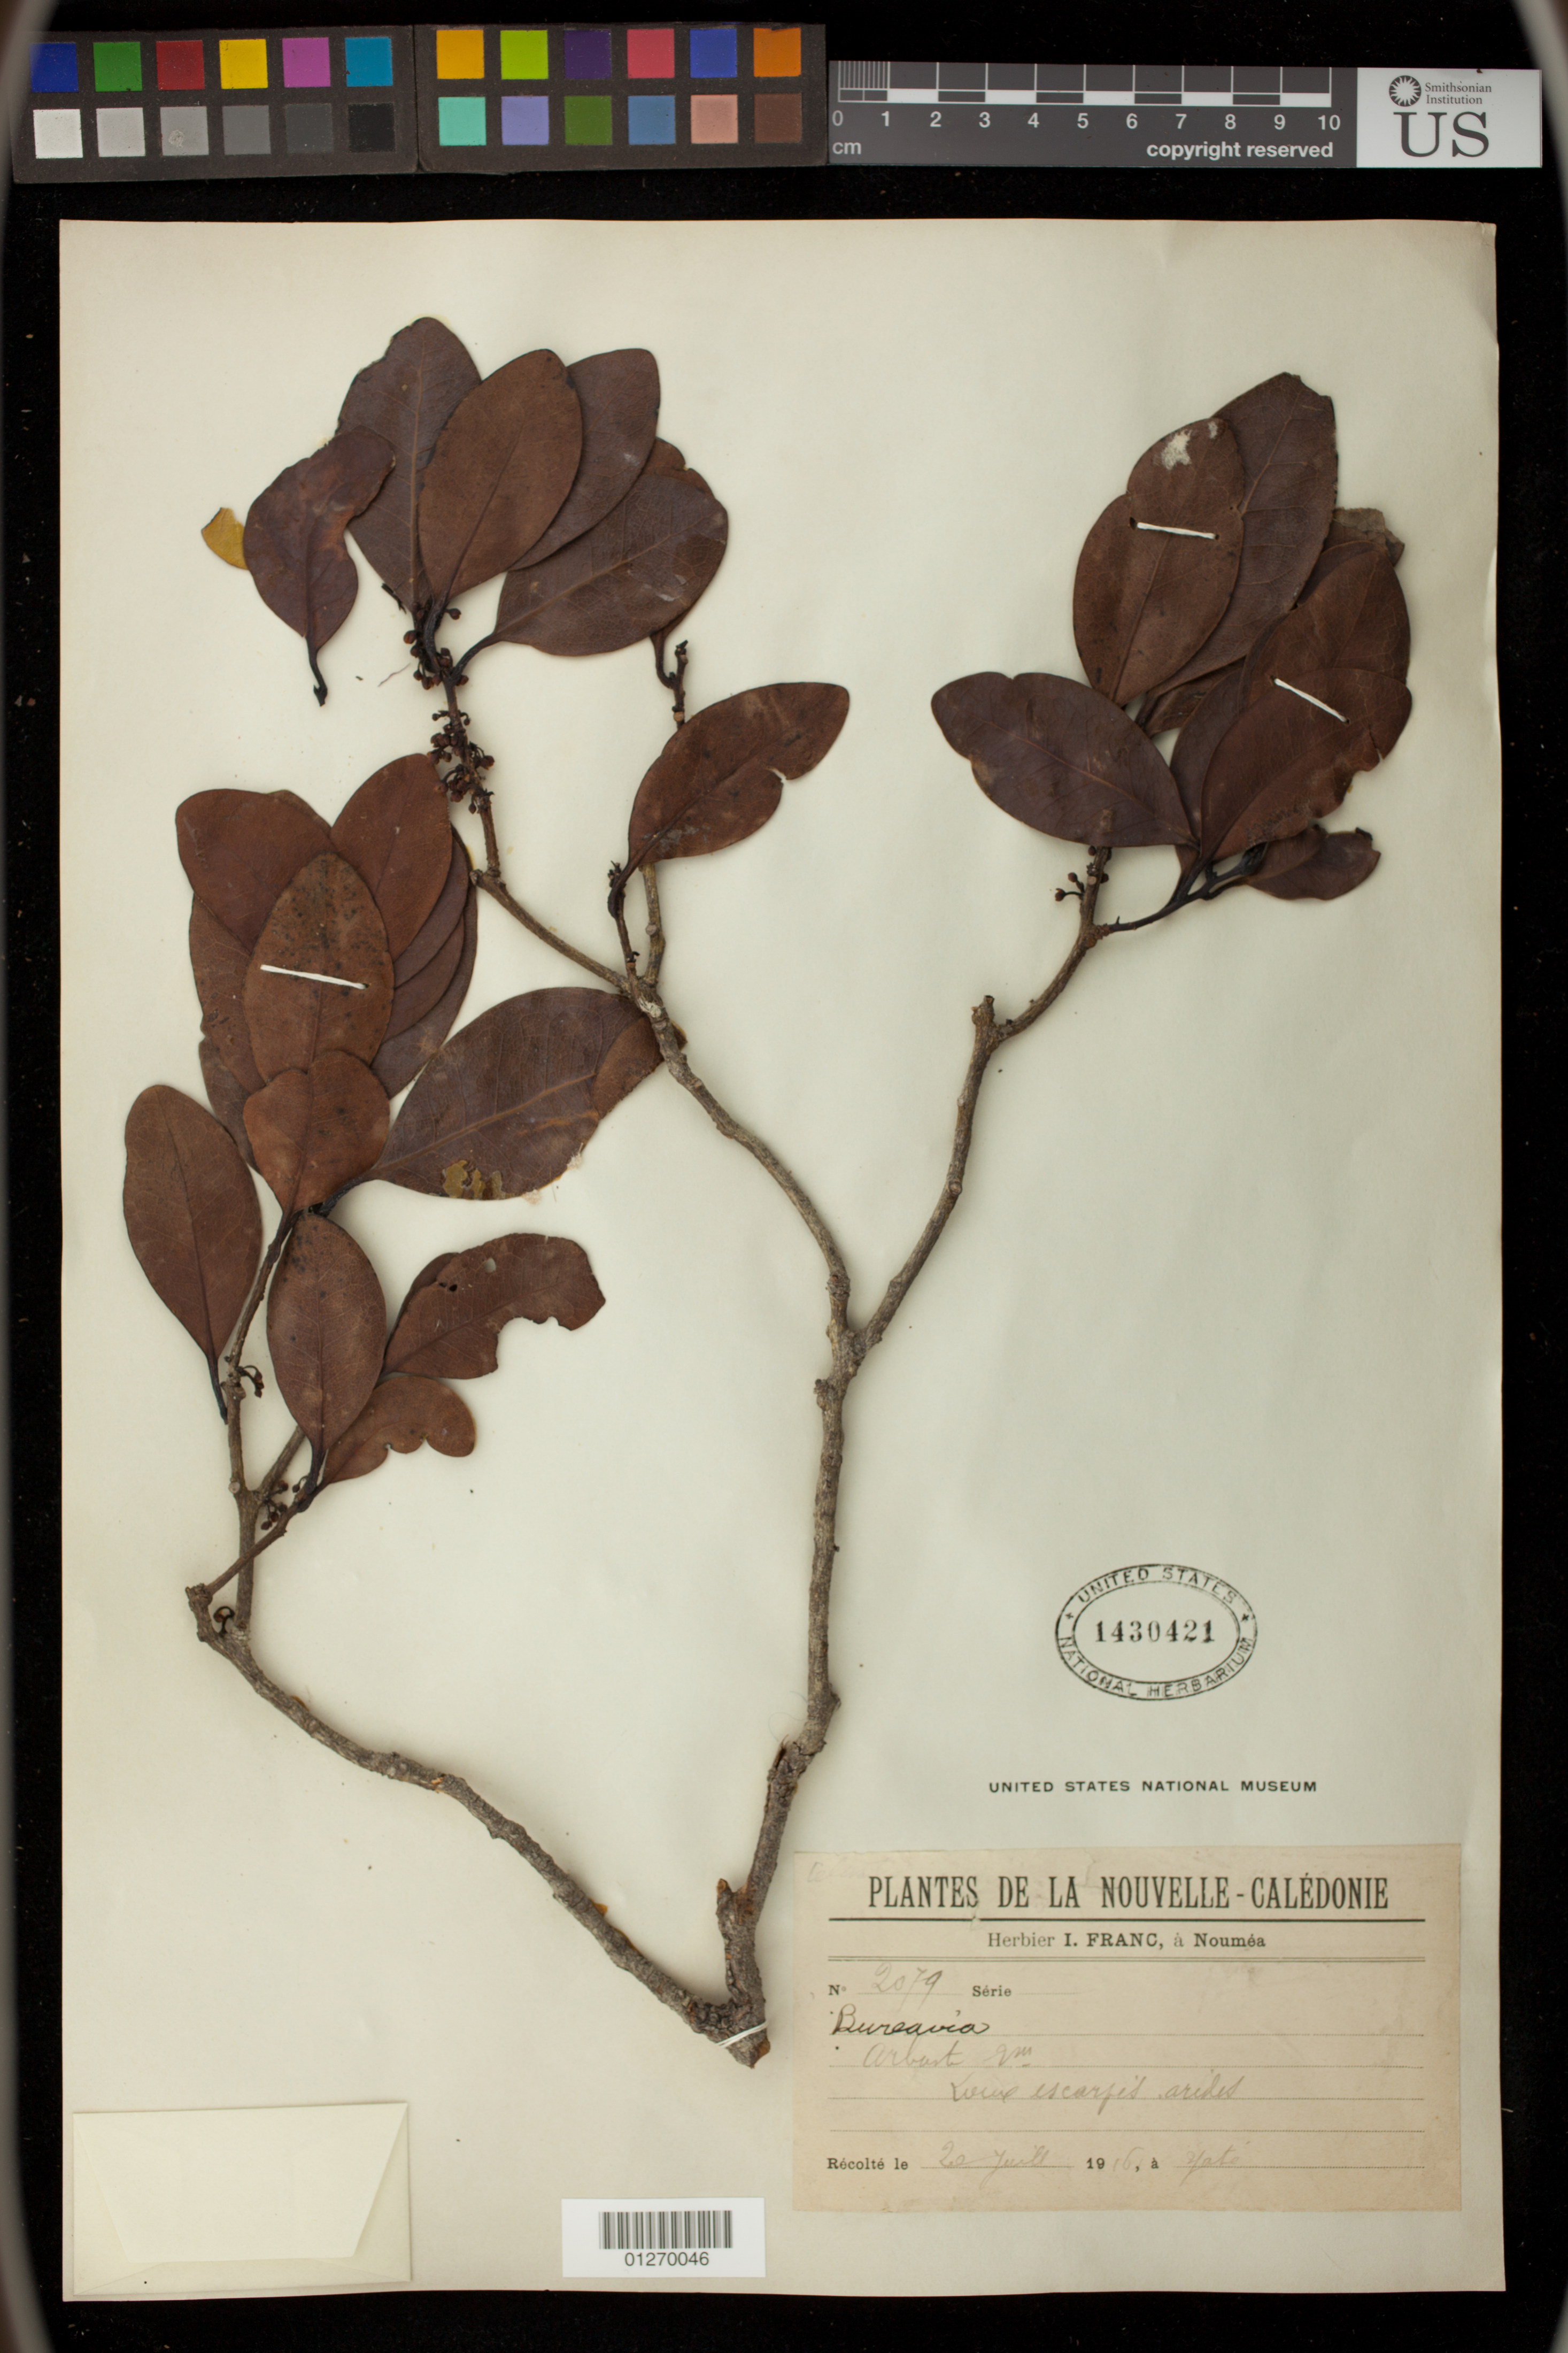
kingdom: Plantae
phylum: Tracheophyta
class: Magnoliopsida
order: Malpighiales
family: Picrodendraceae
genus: Austrobuxus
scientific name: Austrobuxus sp.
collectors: I. Franc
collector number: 2079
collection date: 1916-07-20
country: New Caledonia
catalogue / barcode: US 1430421